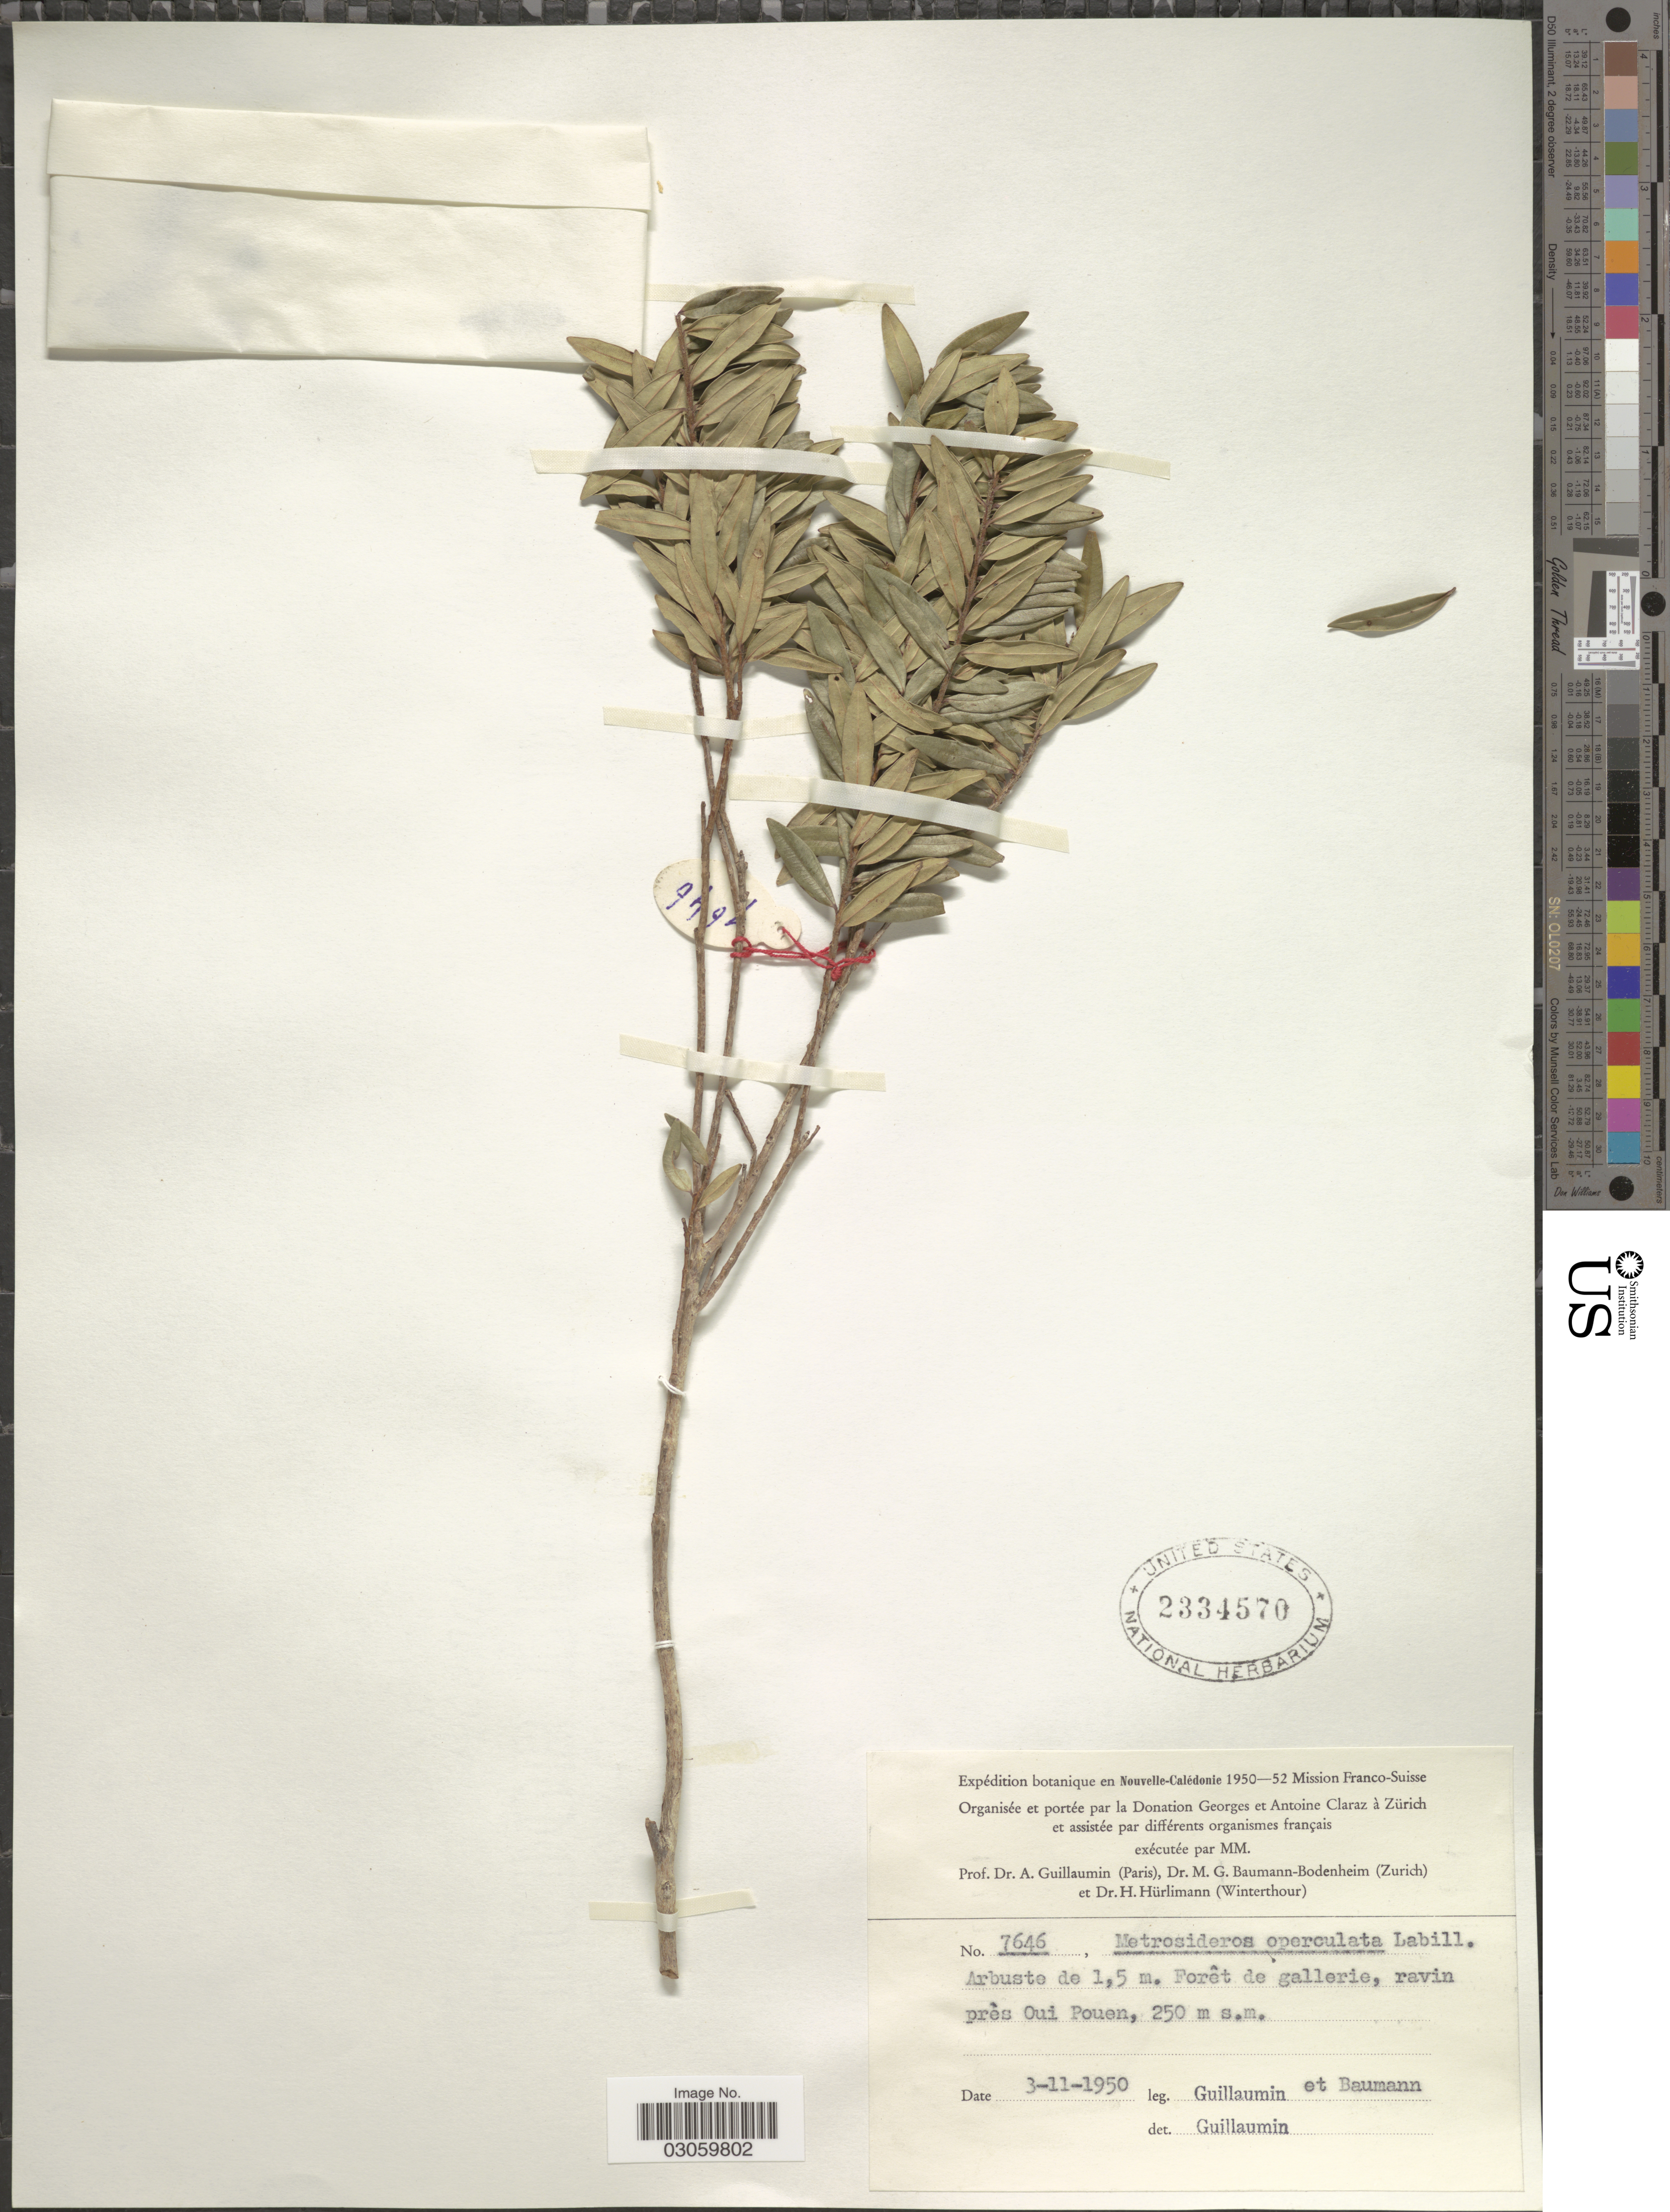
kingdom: Plantae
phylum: Tracheophyta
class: Magnoliopsida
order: Myrtales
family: Myrtaceae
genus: Metrosideros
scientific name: Metrosideros operculata var. operculata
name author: Labill.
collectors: A. Guillaumin & M. G. Baumann-Bodenheim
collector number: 7646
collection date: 1950-11-03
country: New Caledonia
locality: Forêt de gallerie, ravin près Oui Pouen.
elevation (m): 250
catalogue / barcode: US 2334570